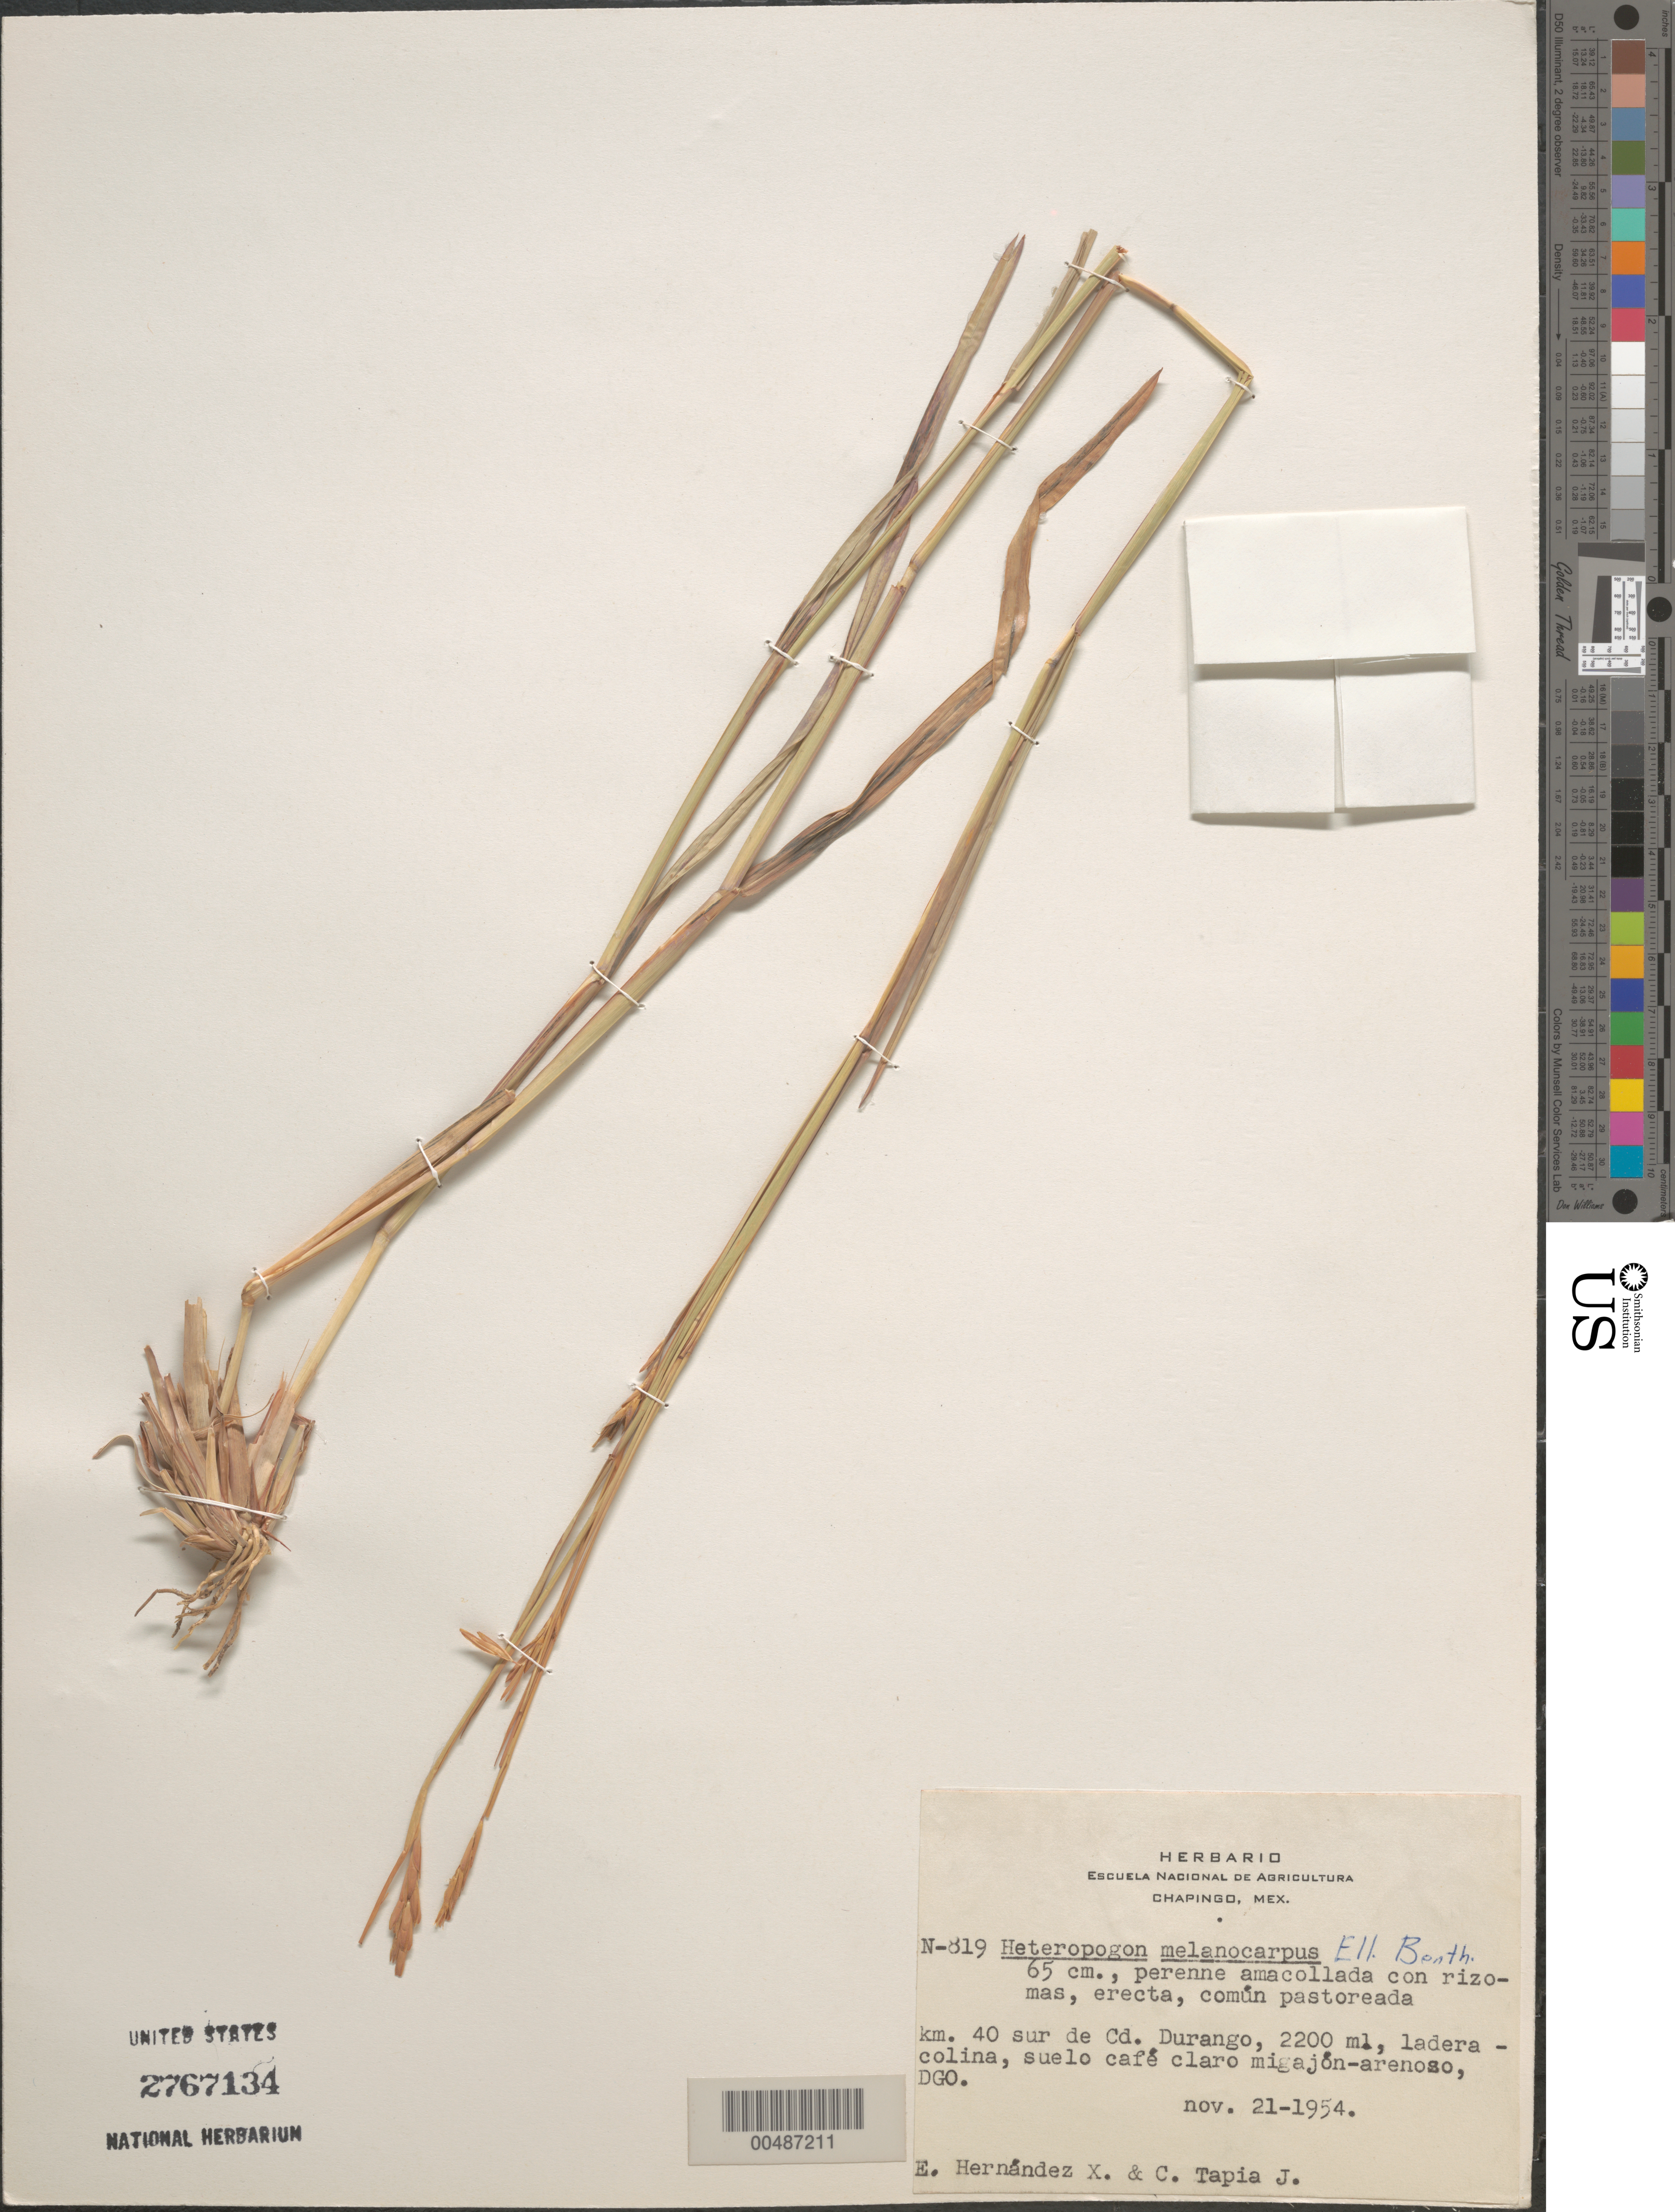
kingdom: Plantae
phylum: Tracheophyta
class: Liliopsida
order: Poales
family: Poaceae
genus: Heteropogon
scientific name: Heteropogon melanocarpus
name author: (Elliott) Benth.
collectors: E. I. Hernández-X. & C. Tapia-J.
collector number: N-819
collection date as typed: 21 Nov 1954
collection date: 1954-11-21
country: Mexico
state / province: Durango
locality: Km 40 S de Cd. Durango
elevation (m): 2200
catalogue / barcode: US 2767134